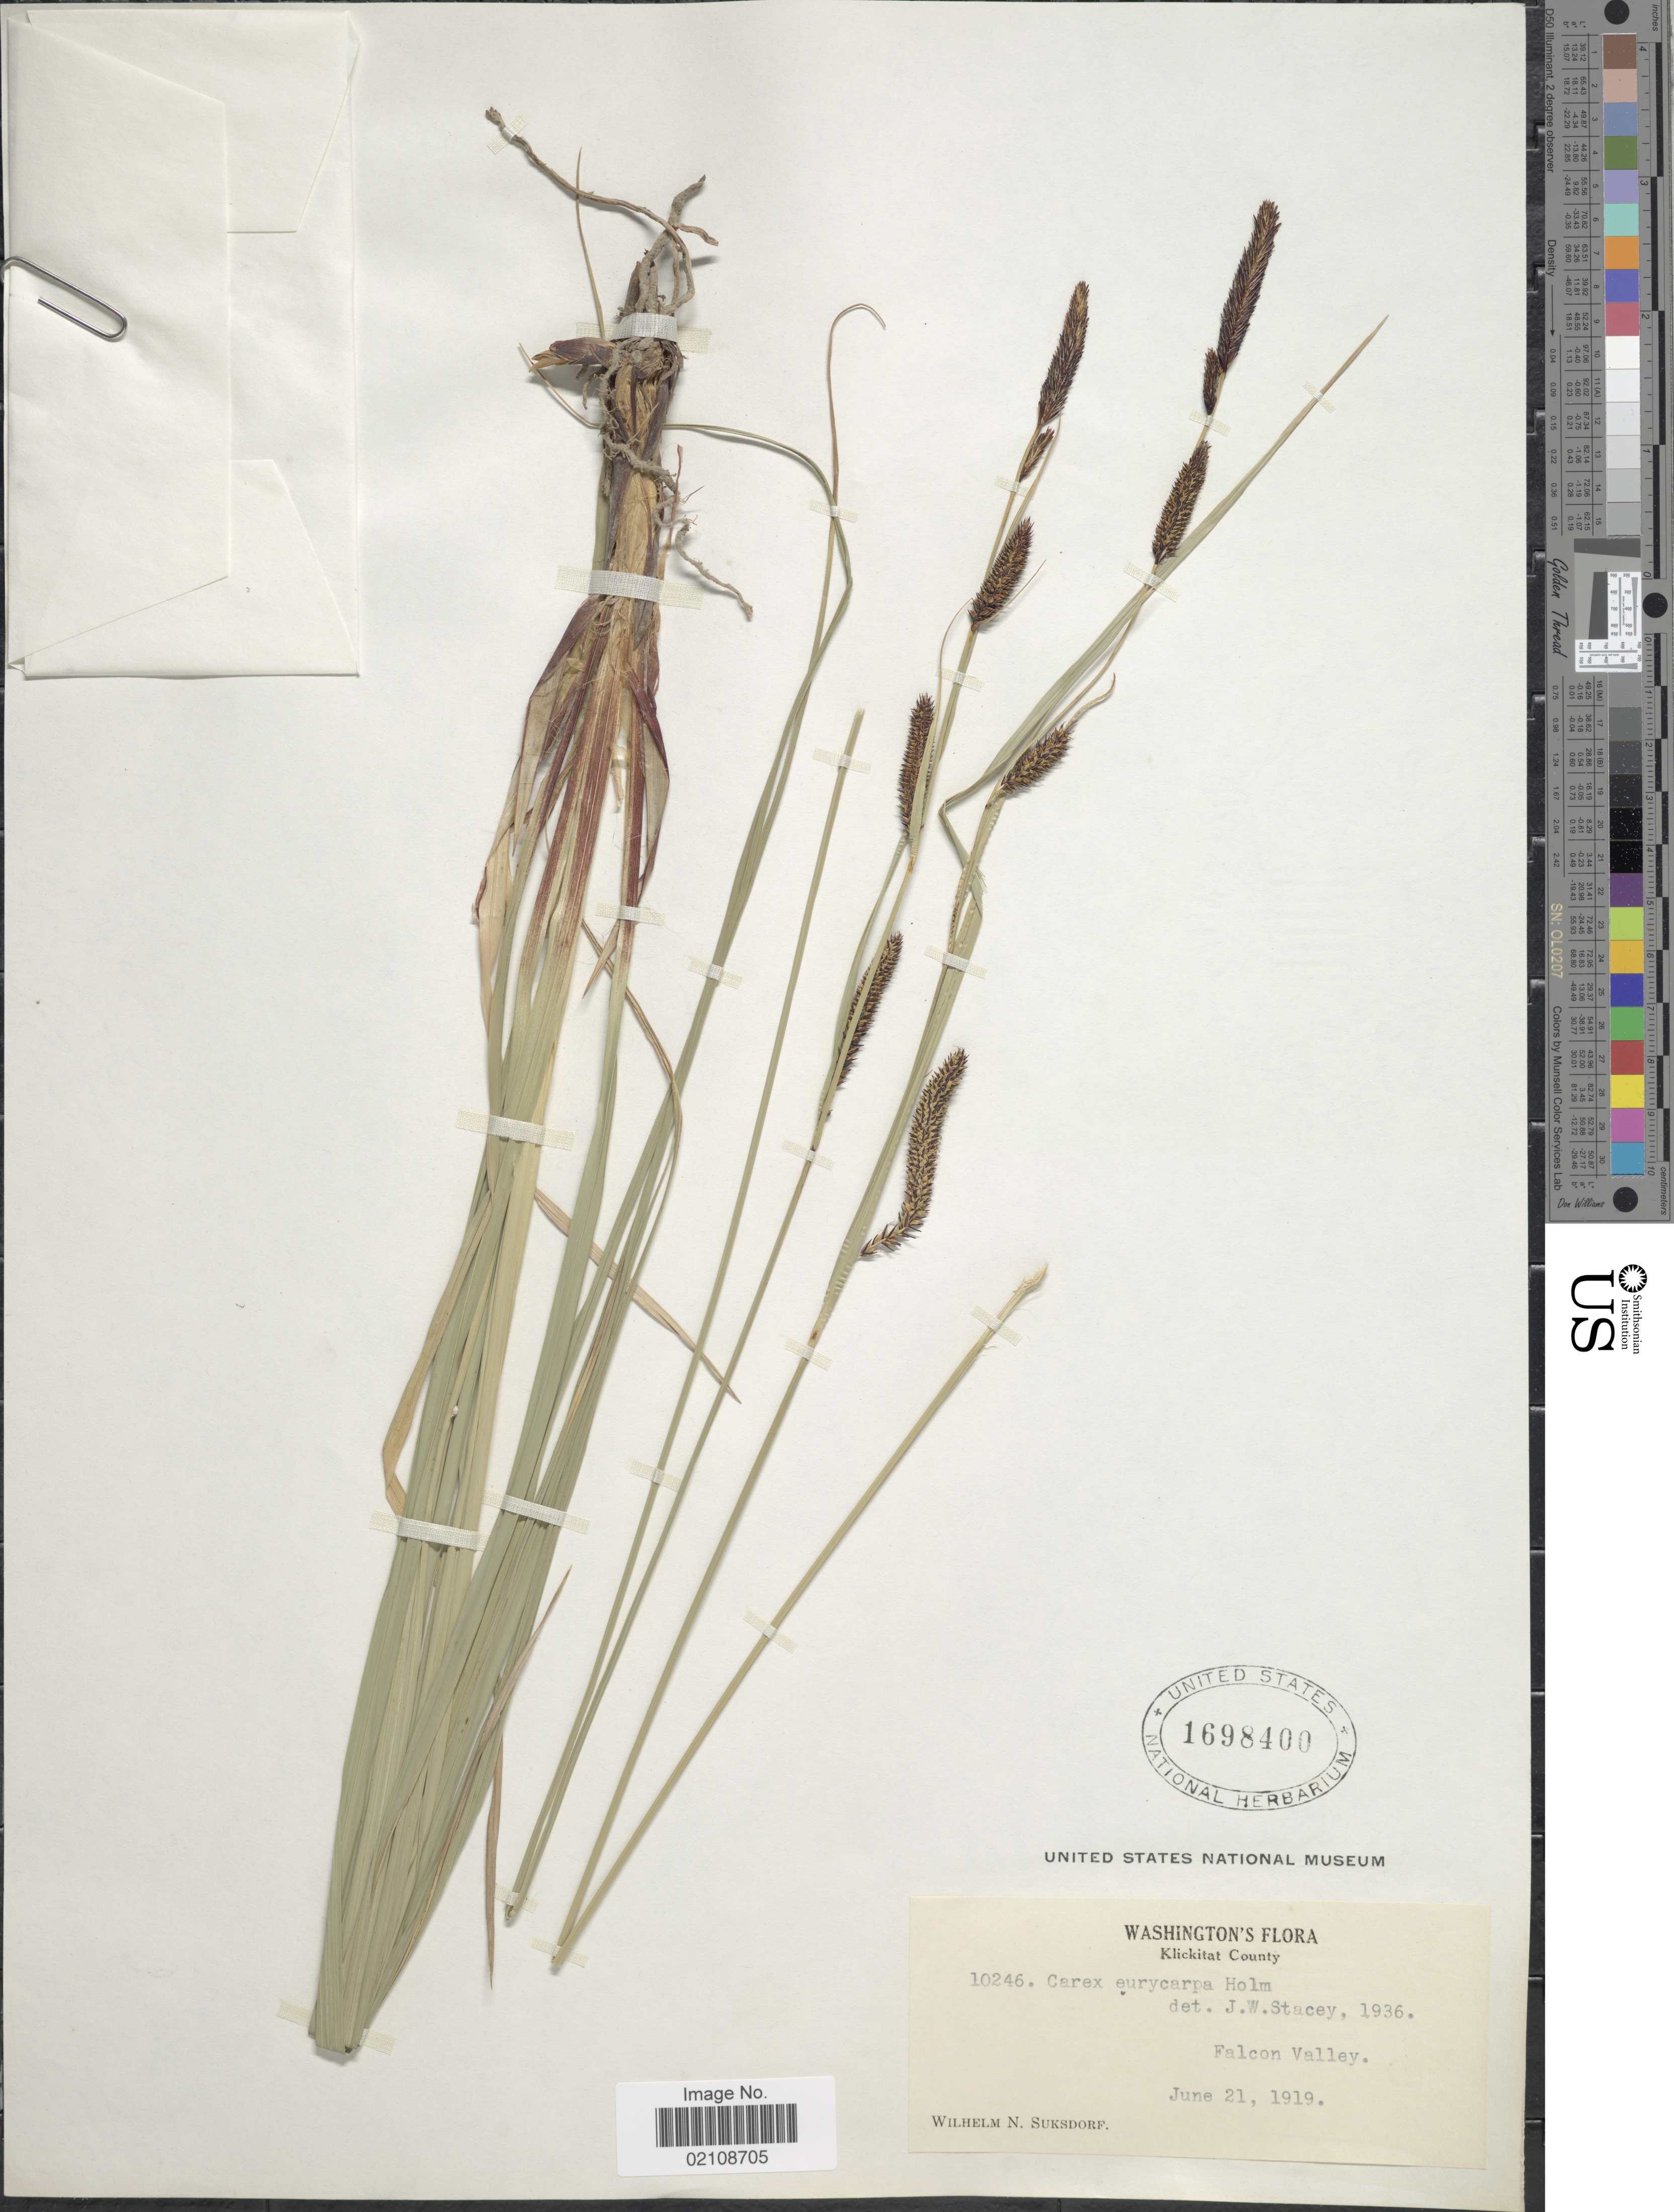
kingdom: Plantae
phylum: Tracheophyta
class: Liliopsida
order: Poales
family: Cyperaceae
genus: Carex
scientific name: Carex angustata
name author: Boott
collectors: W. N. Suksdorf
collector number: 10246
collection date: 1919-06-21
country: United States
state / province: Washington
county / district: Klickitat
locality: Klickitat County, Falcon Valley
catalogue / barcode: US 1698400